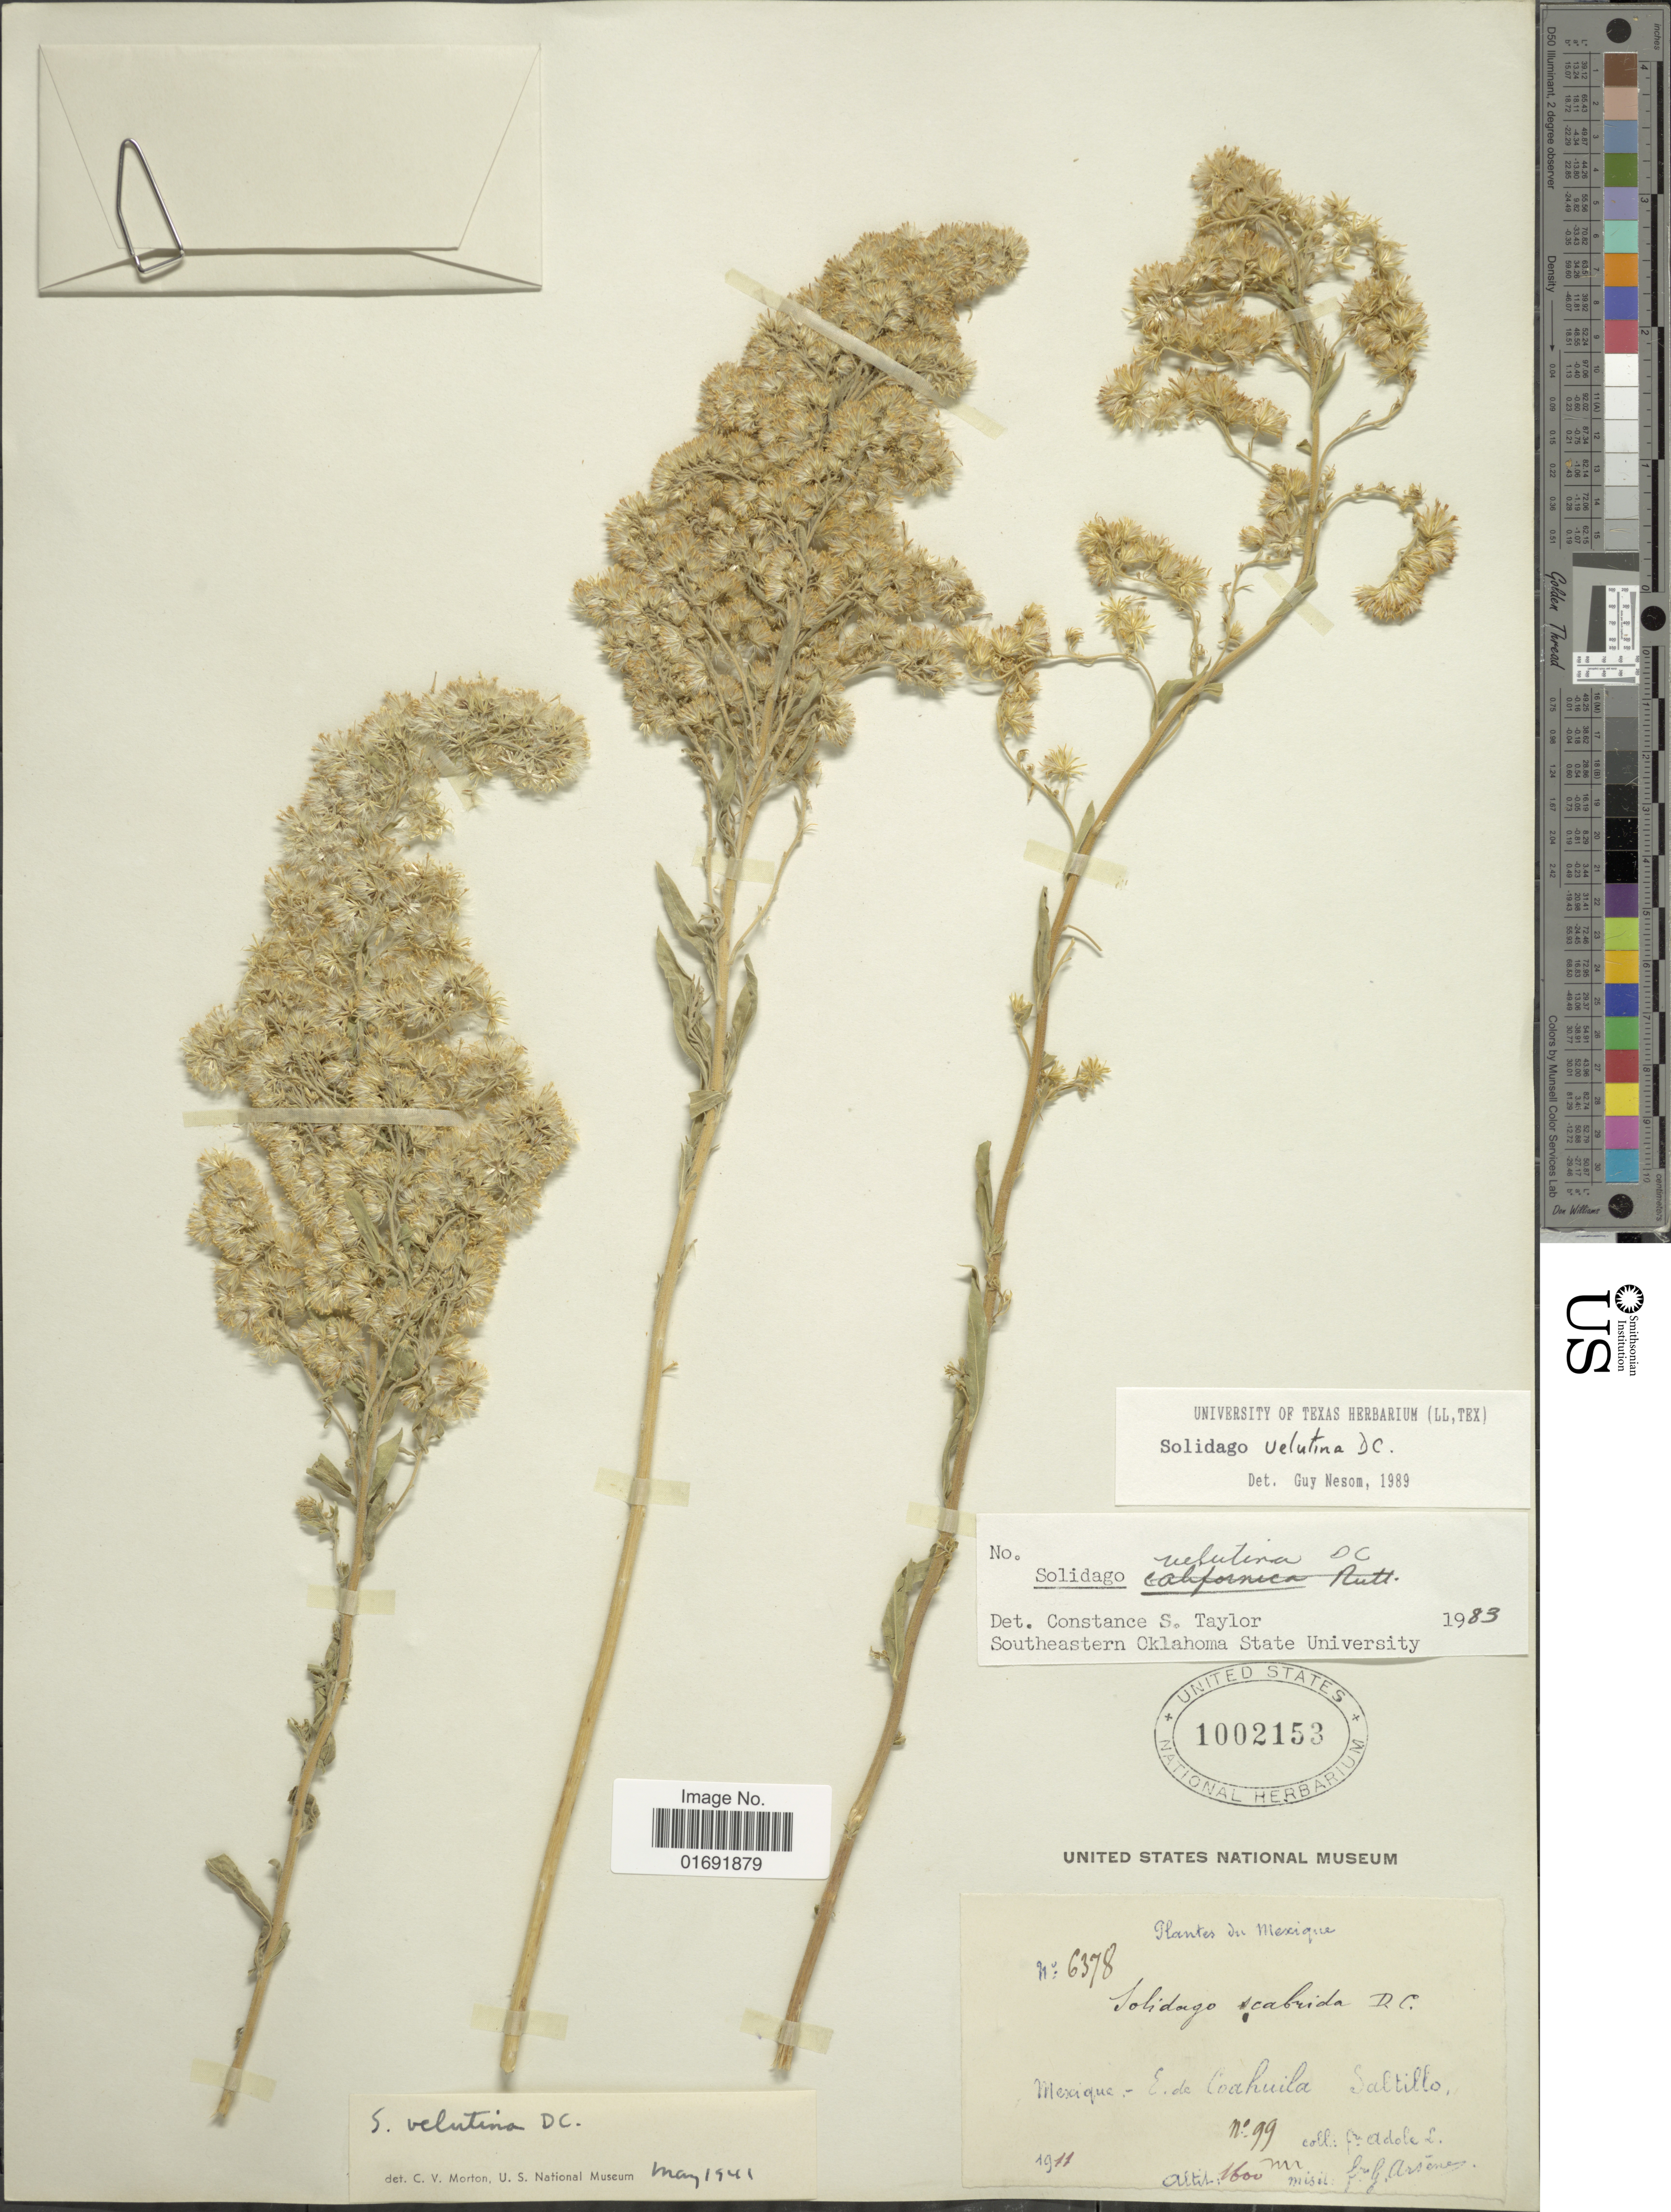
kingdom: Plantae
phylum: Tracheophyta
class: Magnoliopsida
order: Asterales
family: Asteraceae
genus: Solidago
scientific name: Solidago velutina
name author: DC.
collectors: Bro. Adole & Bro. G. Arsène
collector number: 99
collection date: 1911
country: Mexico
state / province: Coahuila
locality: E. de Coahuila, Saltillo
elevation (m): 1600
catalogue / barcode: US 1002153